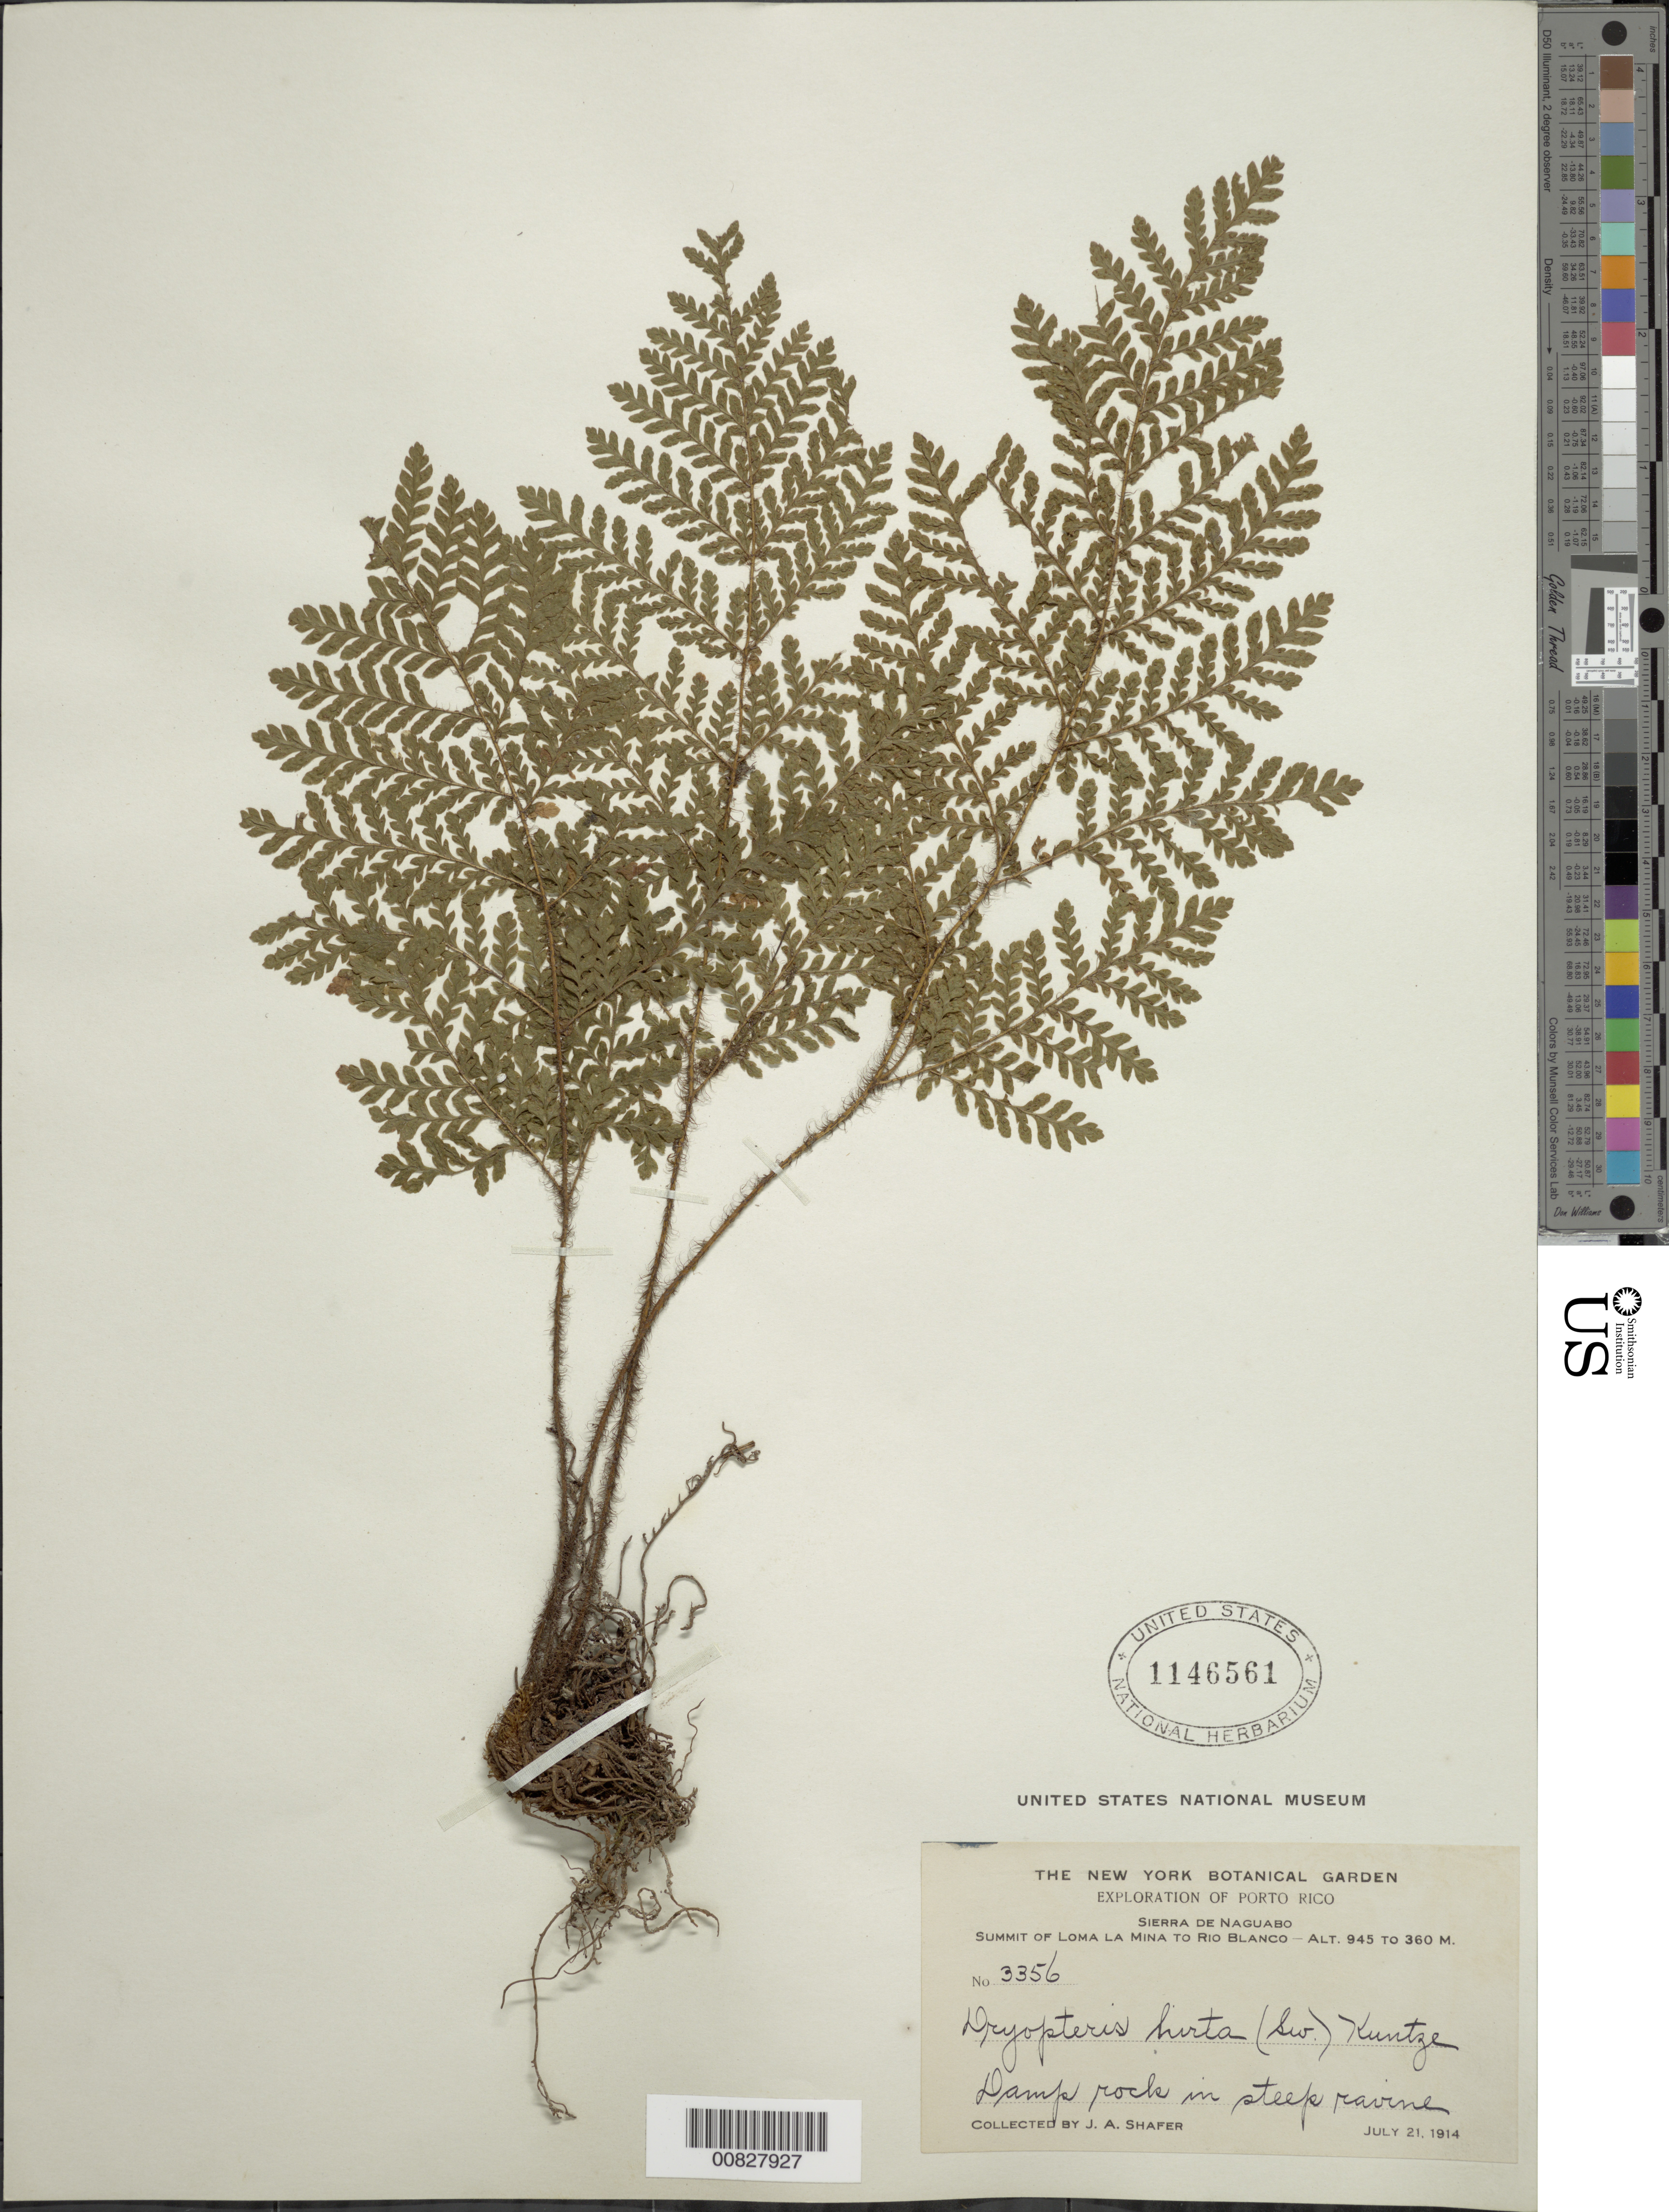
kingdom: Plantae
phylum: Tracheophyta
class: Polypodiopsida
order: Polypodiales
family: Dryopteridaceae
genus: Ctenitis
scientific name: Ctenitis hirta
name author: (Sw.) Ching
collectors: J. A. Shafer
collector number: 3356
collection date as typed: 21 Jul 1914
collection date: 1914-07-21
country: Puerto Rico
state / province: Naguabo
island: Puerto Rico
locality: Sierra de Naguabo, summit of Loma La Mina to Rio Blanco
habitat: Damp rock in steep ravine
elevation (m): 360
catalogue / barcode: US 1146561